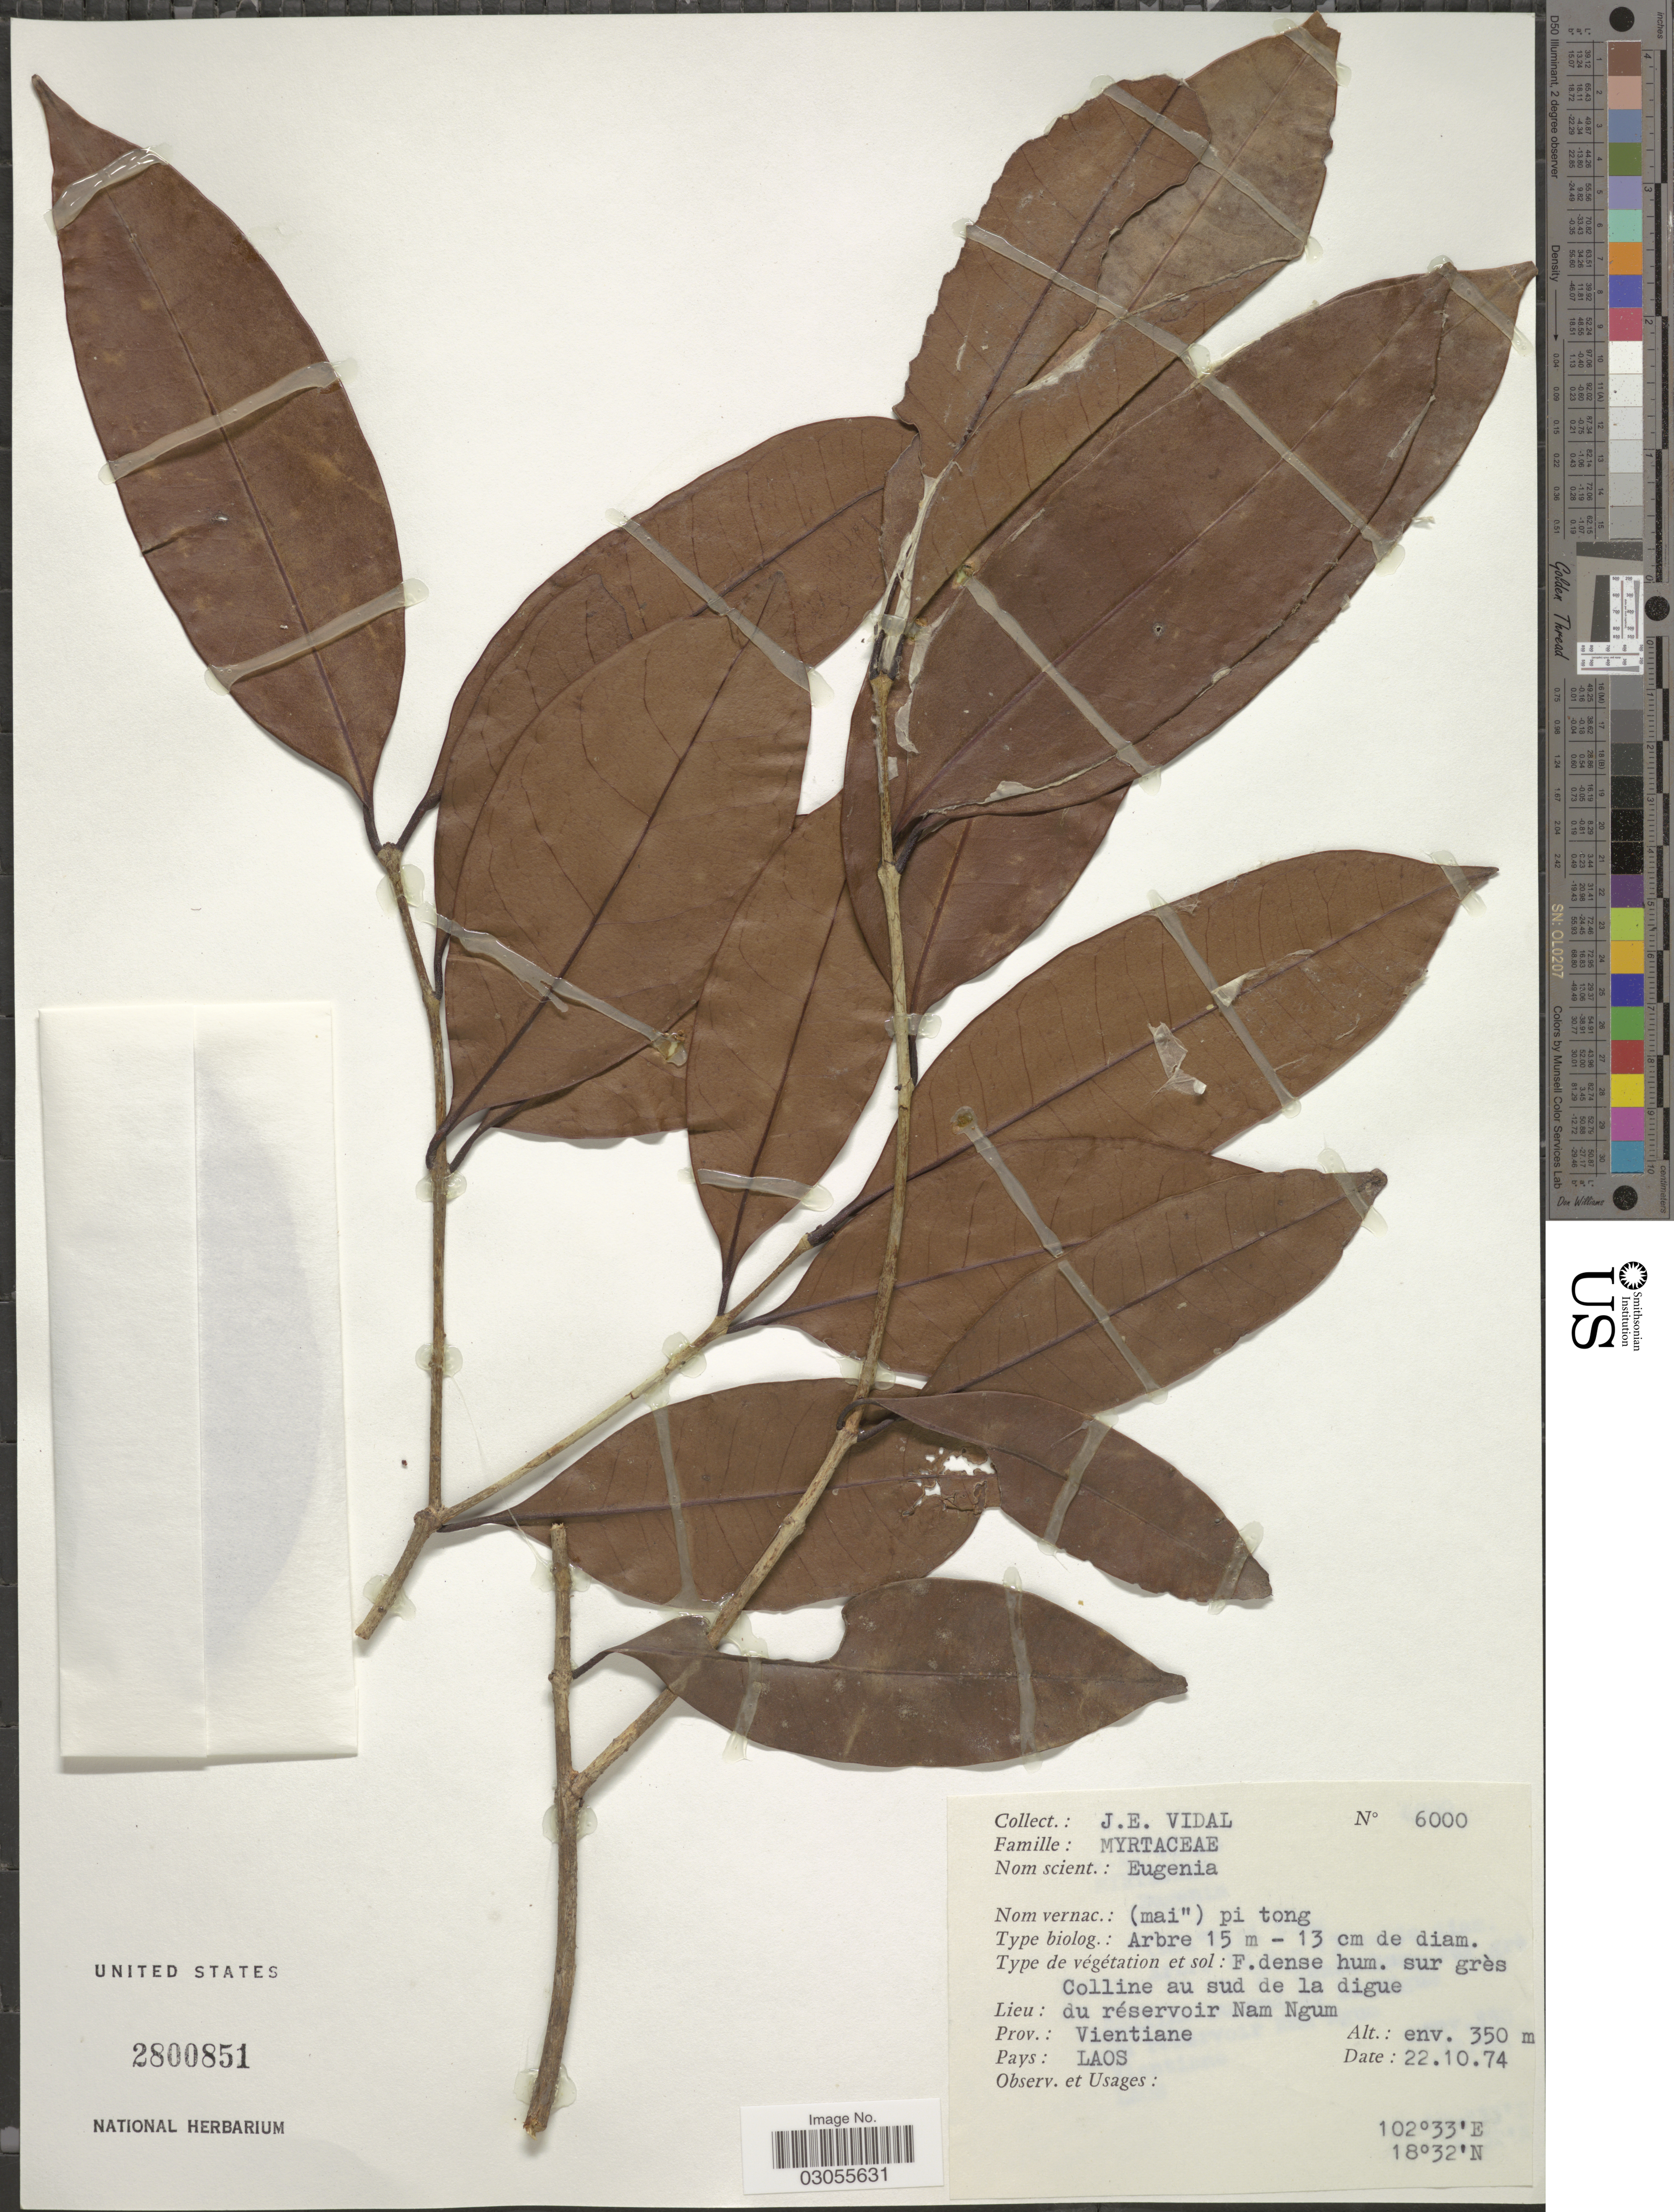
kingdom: Plantae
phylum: Tracheophyta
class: Magnoliopsida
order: Myrtales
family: Myrtaceae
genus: Eugenia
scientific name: Eugenia sp.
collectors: J. E. Vidal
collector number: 6000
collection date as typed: Transcribed d/m/y: 22/10/74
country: Laos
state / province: Viangchan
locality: Colline au sud de la digue du réservoir Nam Ngum. Prov.: Vientiane.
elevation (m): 350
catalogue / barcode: US 2800851